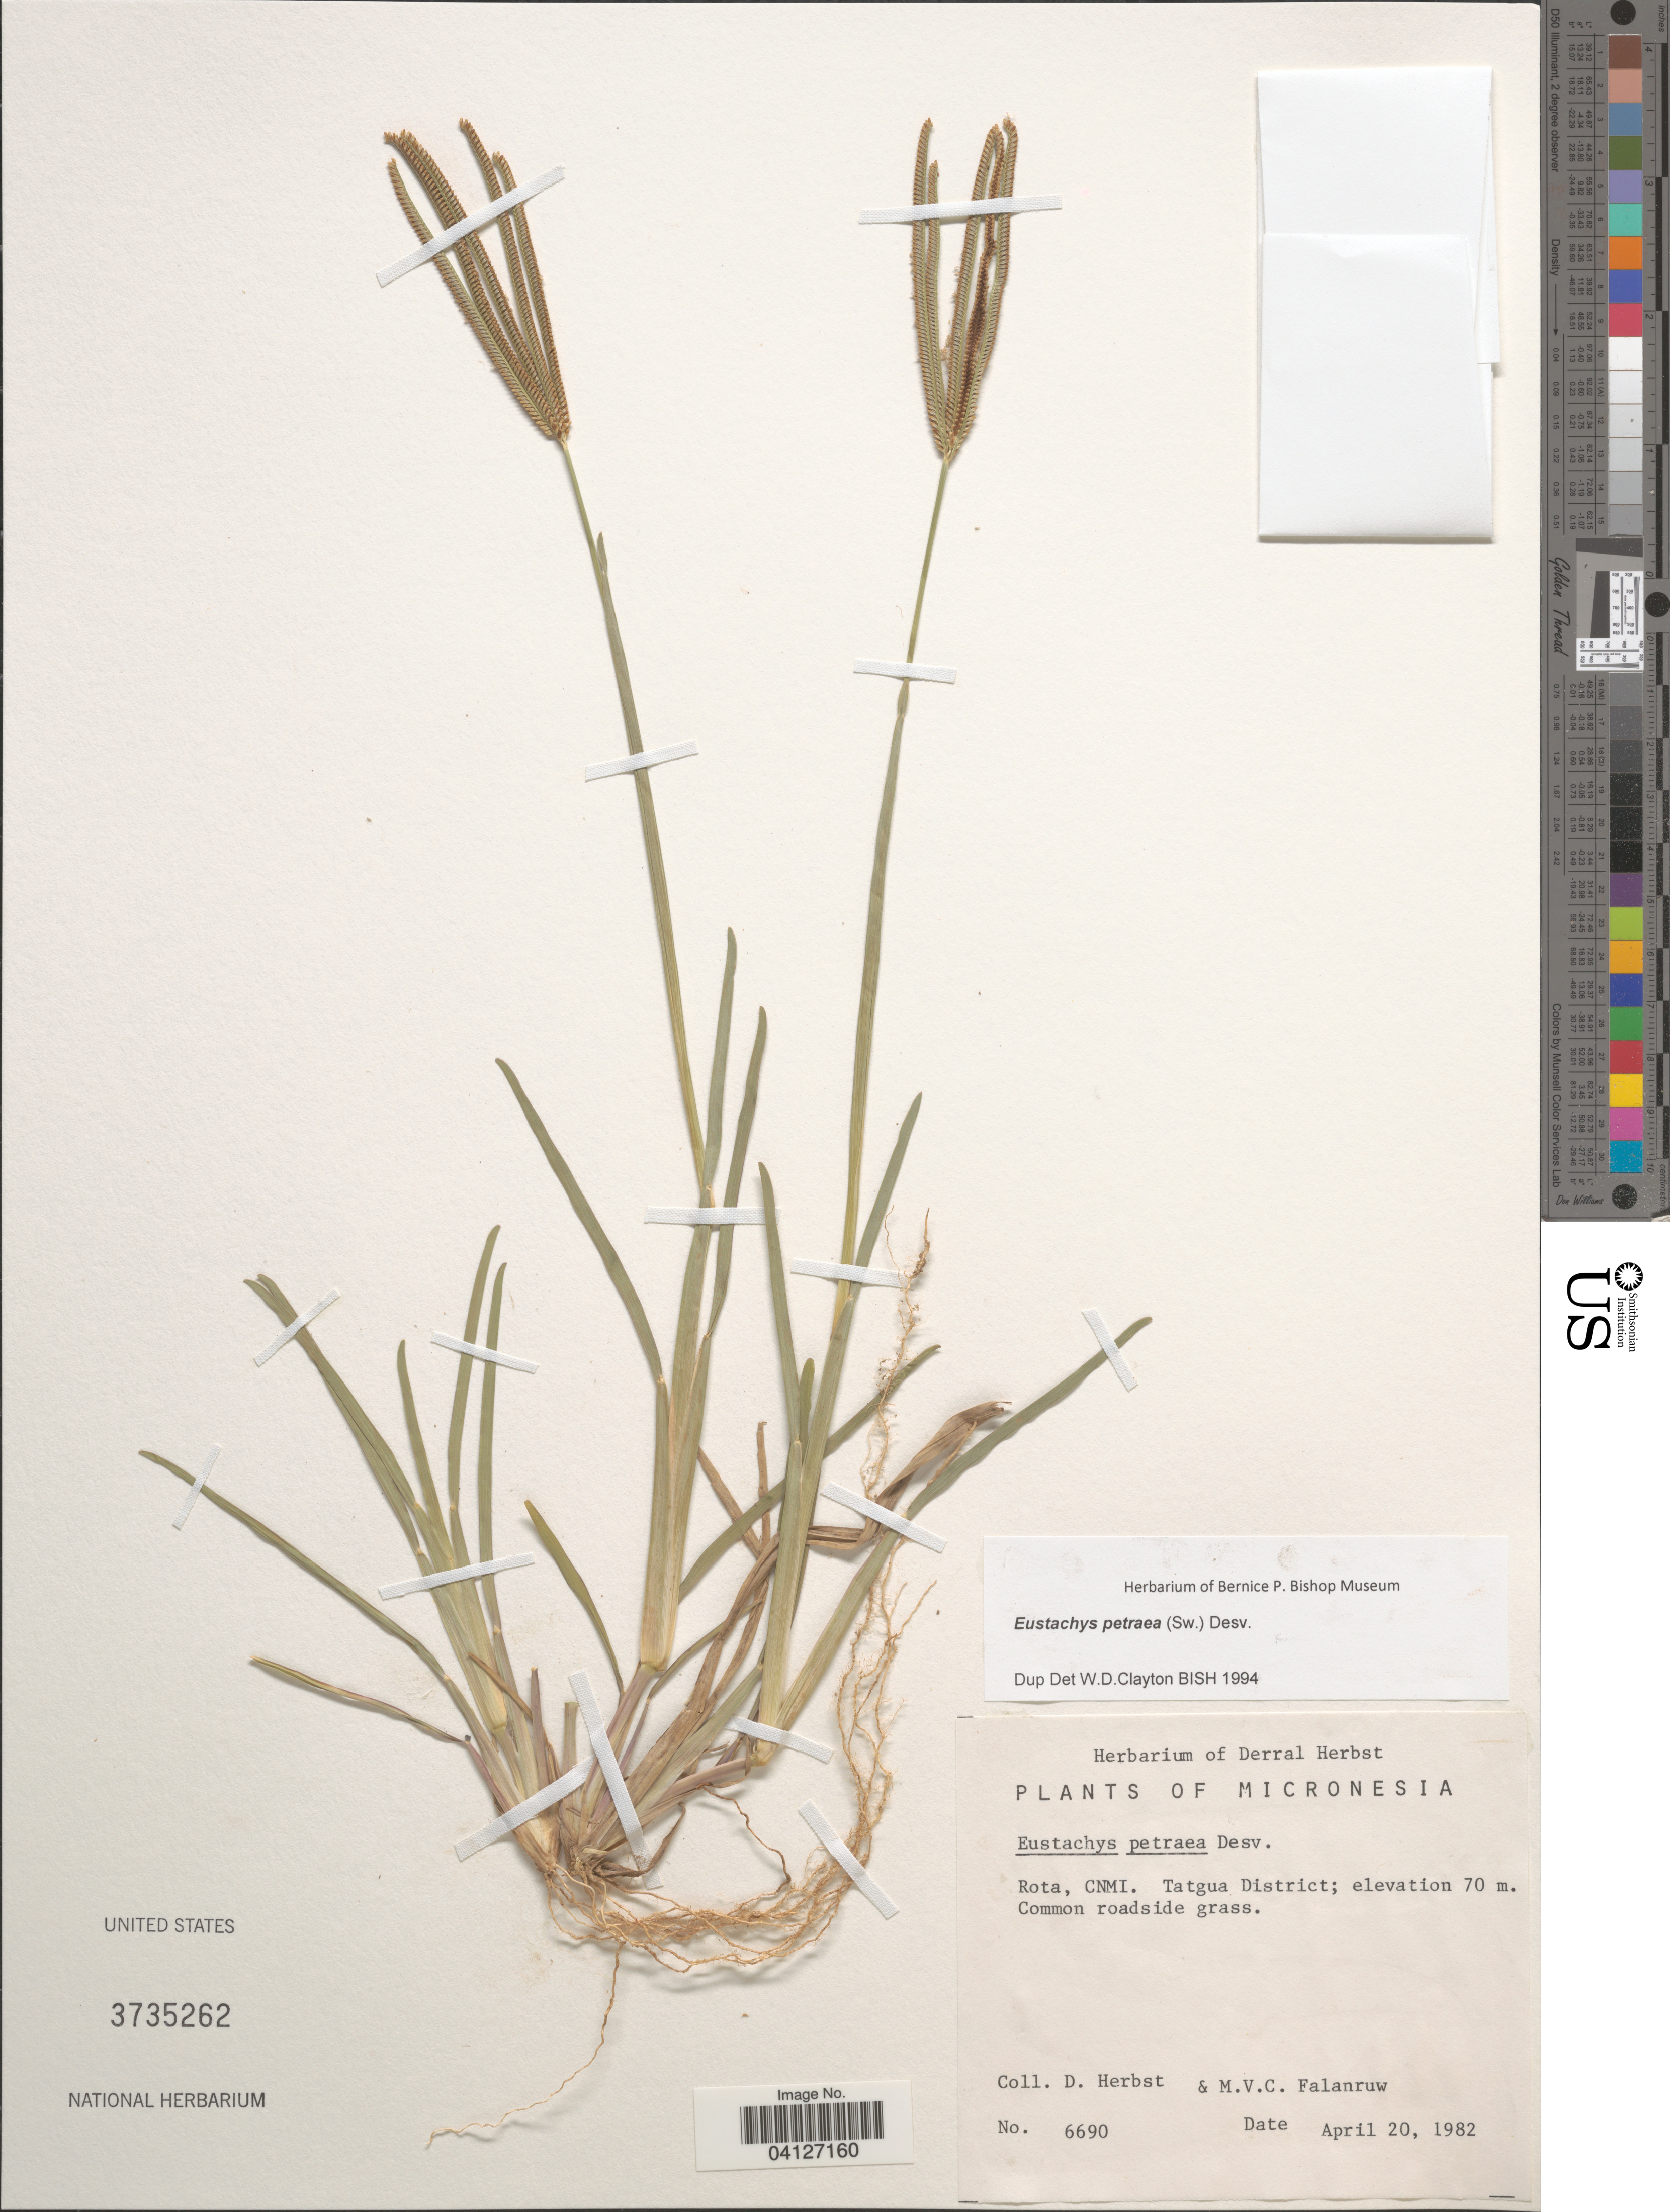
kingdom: Plantae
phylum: Tracheophyta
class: Liliopsida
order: Poales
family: Poaceae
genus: Eustachys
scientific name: Eustachys petraea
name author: (Sw.) Desv.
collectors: D. R. Herbst & M. V. Falanruw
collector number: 6690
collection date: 1982-04-20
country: Northern Mariana Islands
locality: Micronesia. Rota, CNMI. Tatgua District.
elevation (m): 70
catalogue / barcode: US 3735262